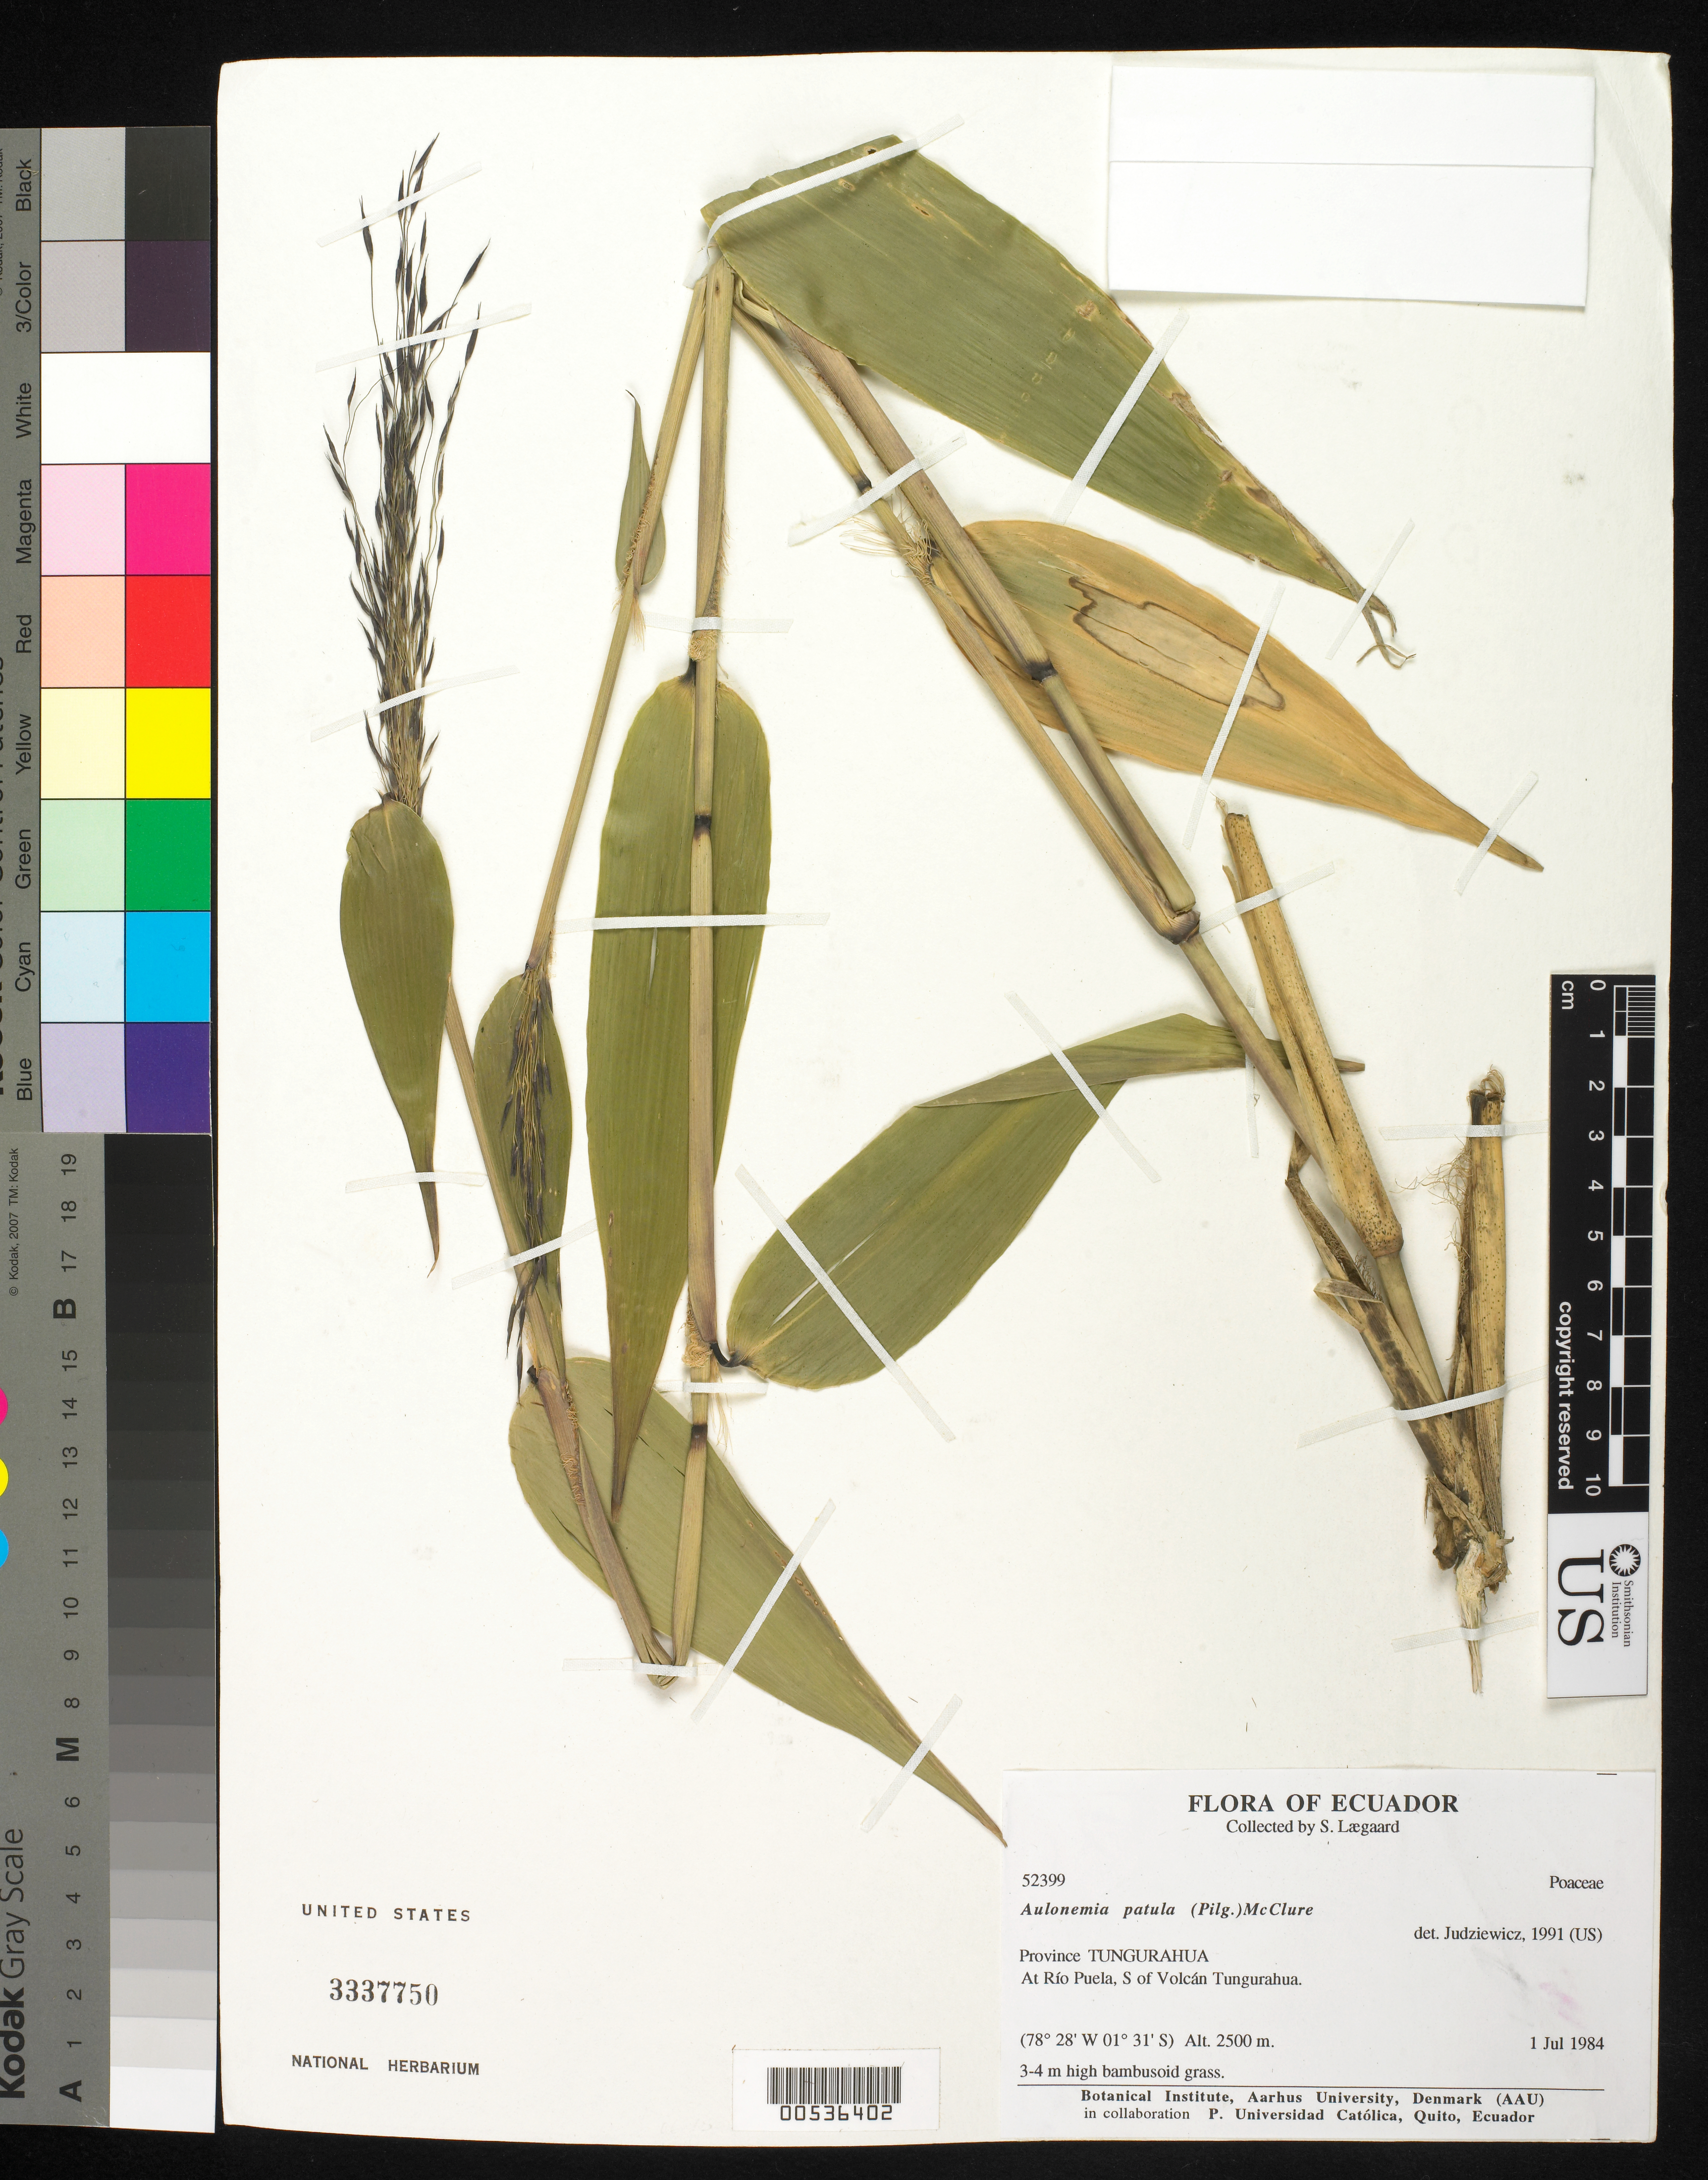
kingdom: Plantae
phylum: Tracheophyta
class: Liliopsida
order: Poales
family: Poaceae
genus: Aulonemia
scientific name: Aulonemia patula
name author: (Pilg.) McClure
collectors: S. Lægaard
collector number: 52399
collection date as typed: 01 Jul 1984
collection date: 1984-07-01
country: Ecuador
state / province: Tungurahua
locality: At Rio puela, S of Volcan tungurahua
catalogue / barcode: US 3337750